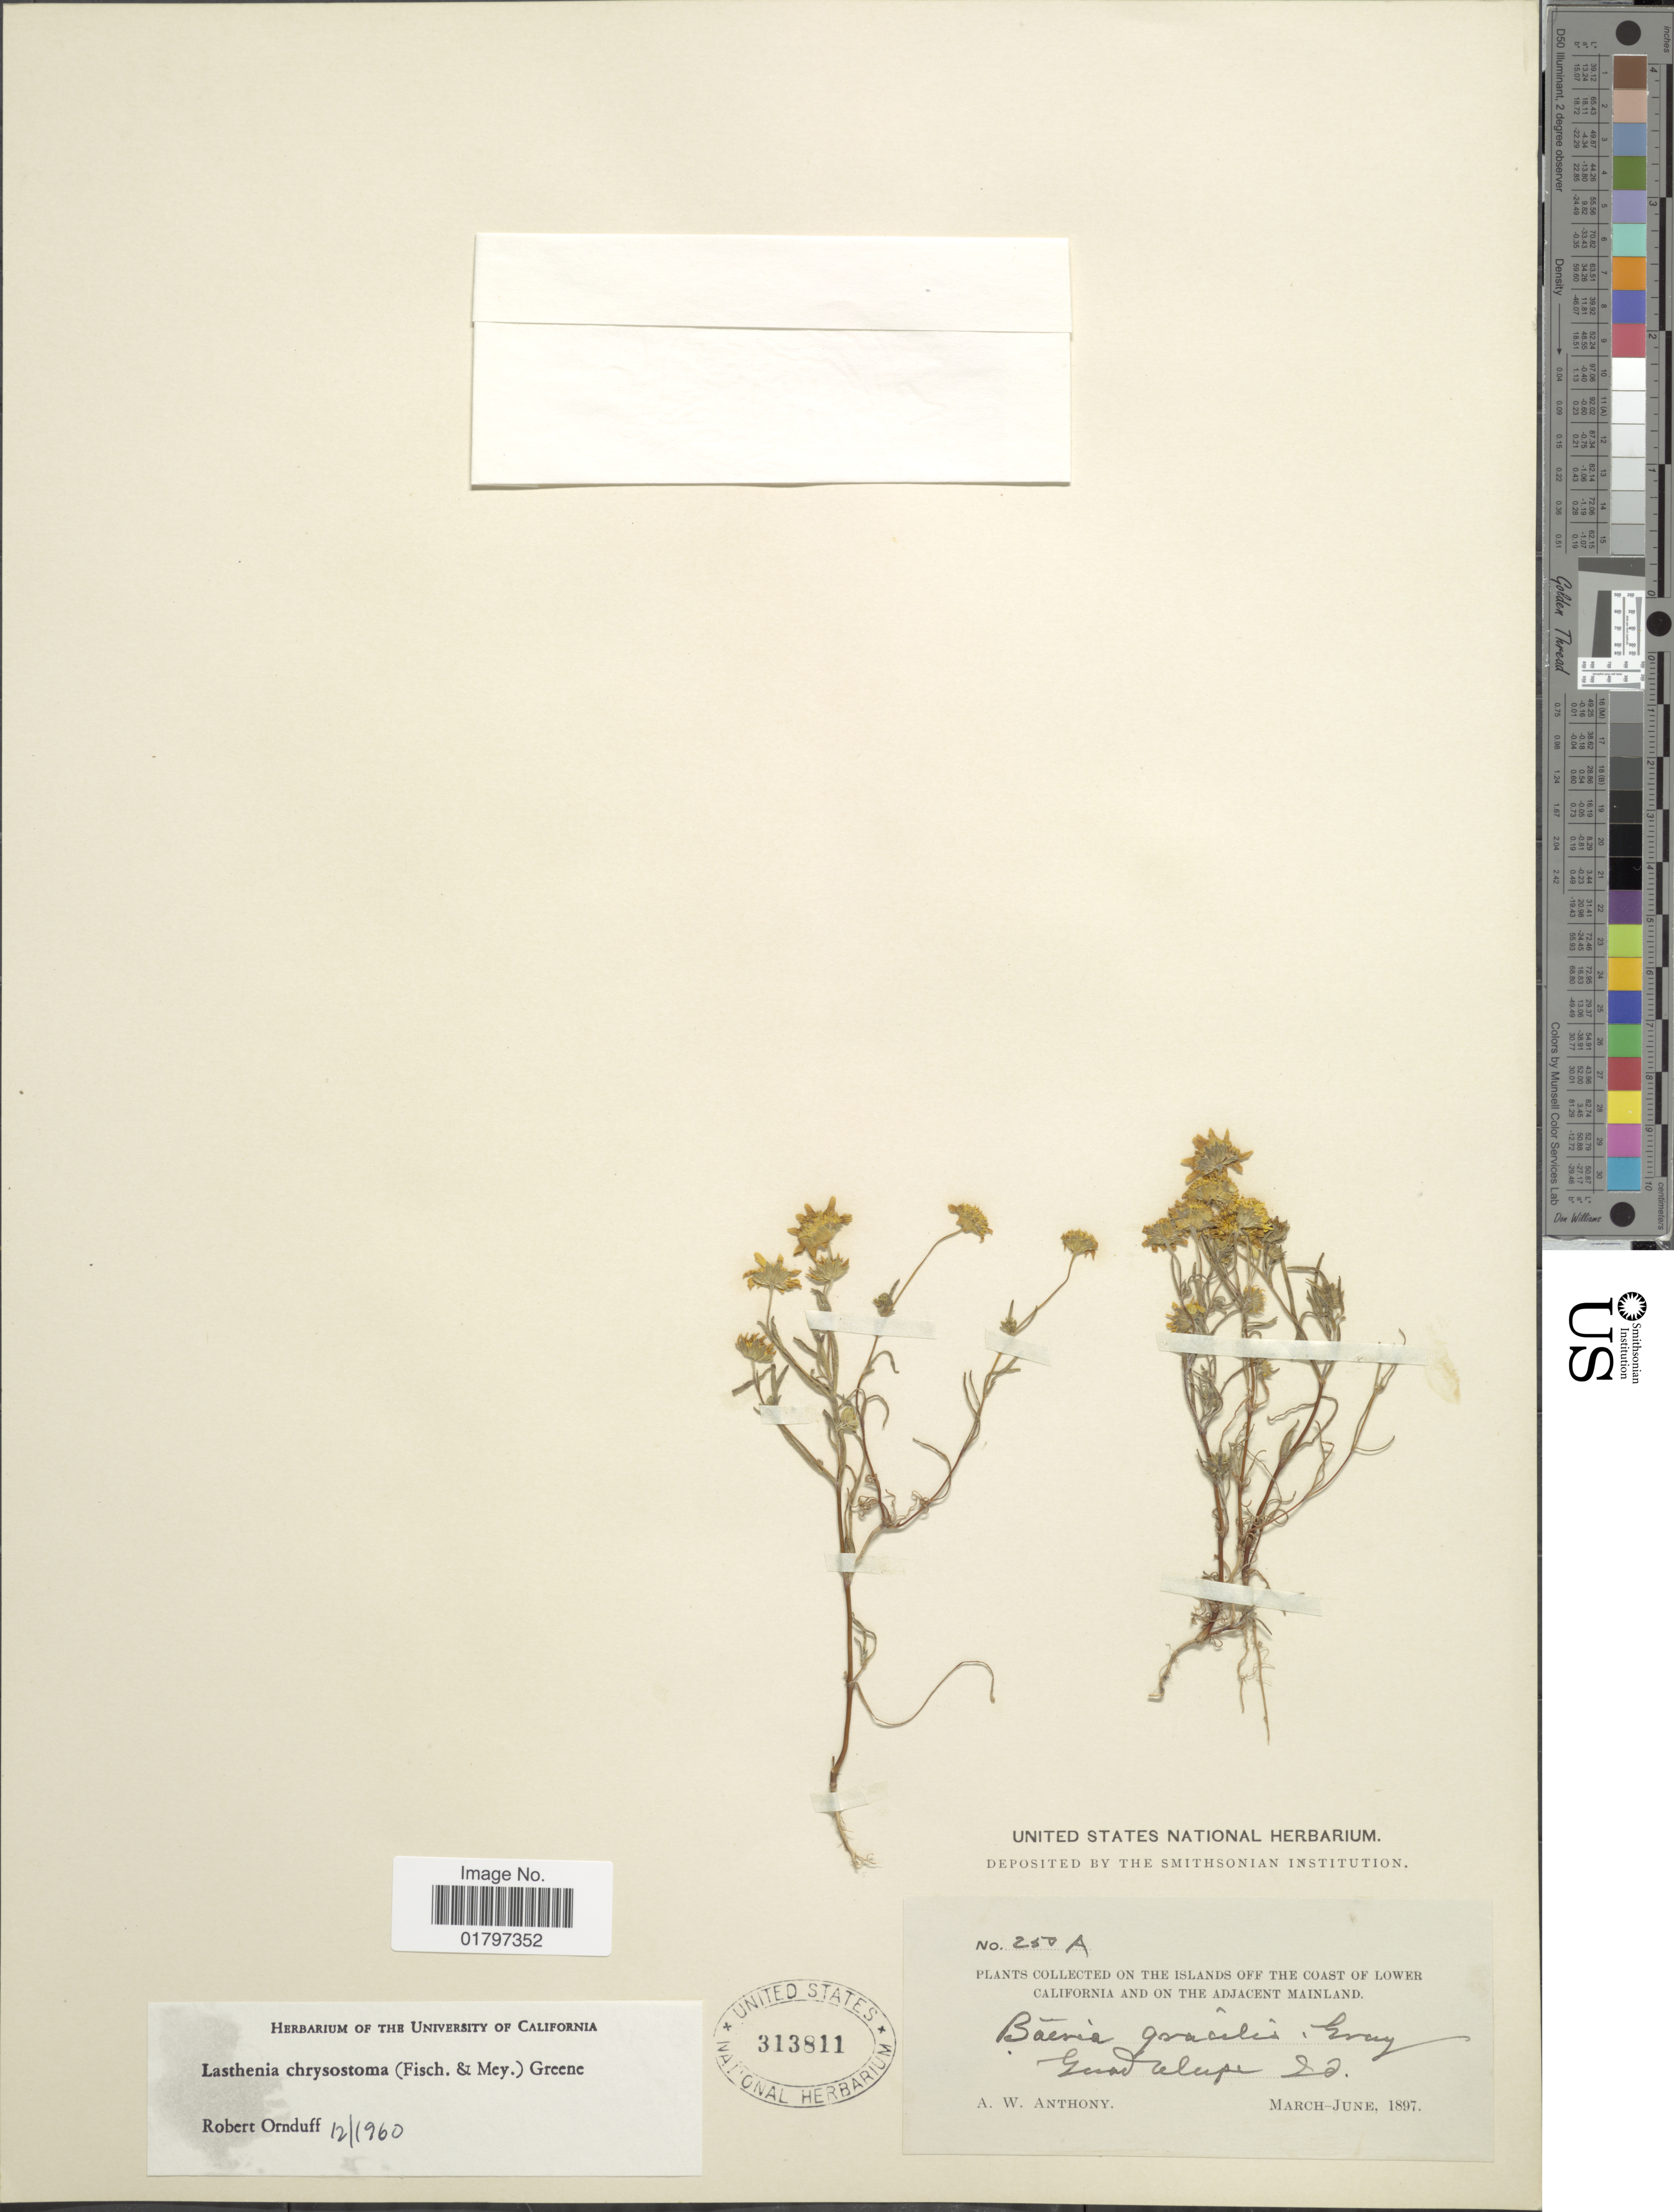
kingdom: Plantae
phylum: Tracheophyta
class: Magnoliopsida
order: Asterales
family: Asteraceae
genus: Lasthenia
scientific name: Lasthenia chrysostoma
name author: (Fisch. & C.A. Mey.) Greene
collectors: A. W. Anthony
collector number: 250A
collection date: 1897-03/1897-06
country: Mexico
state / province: Baja California Sur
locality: On the islands off the coast of Lower California and on the adjacent Mainland. Guadalupe Id.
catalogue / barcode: US 313811